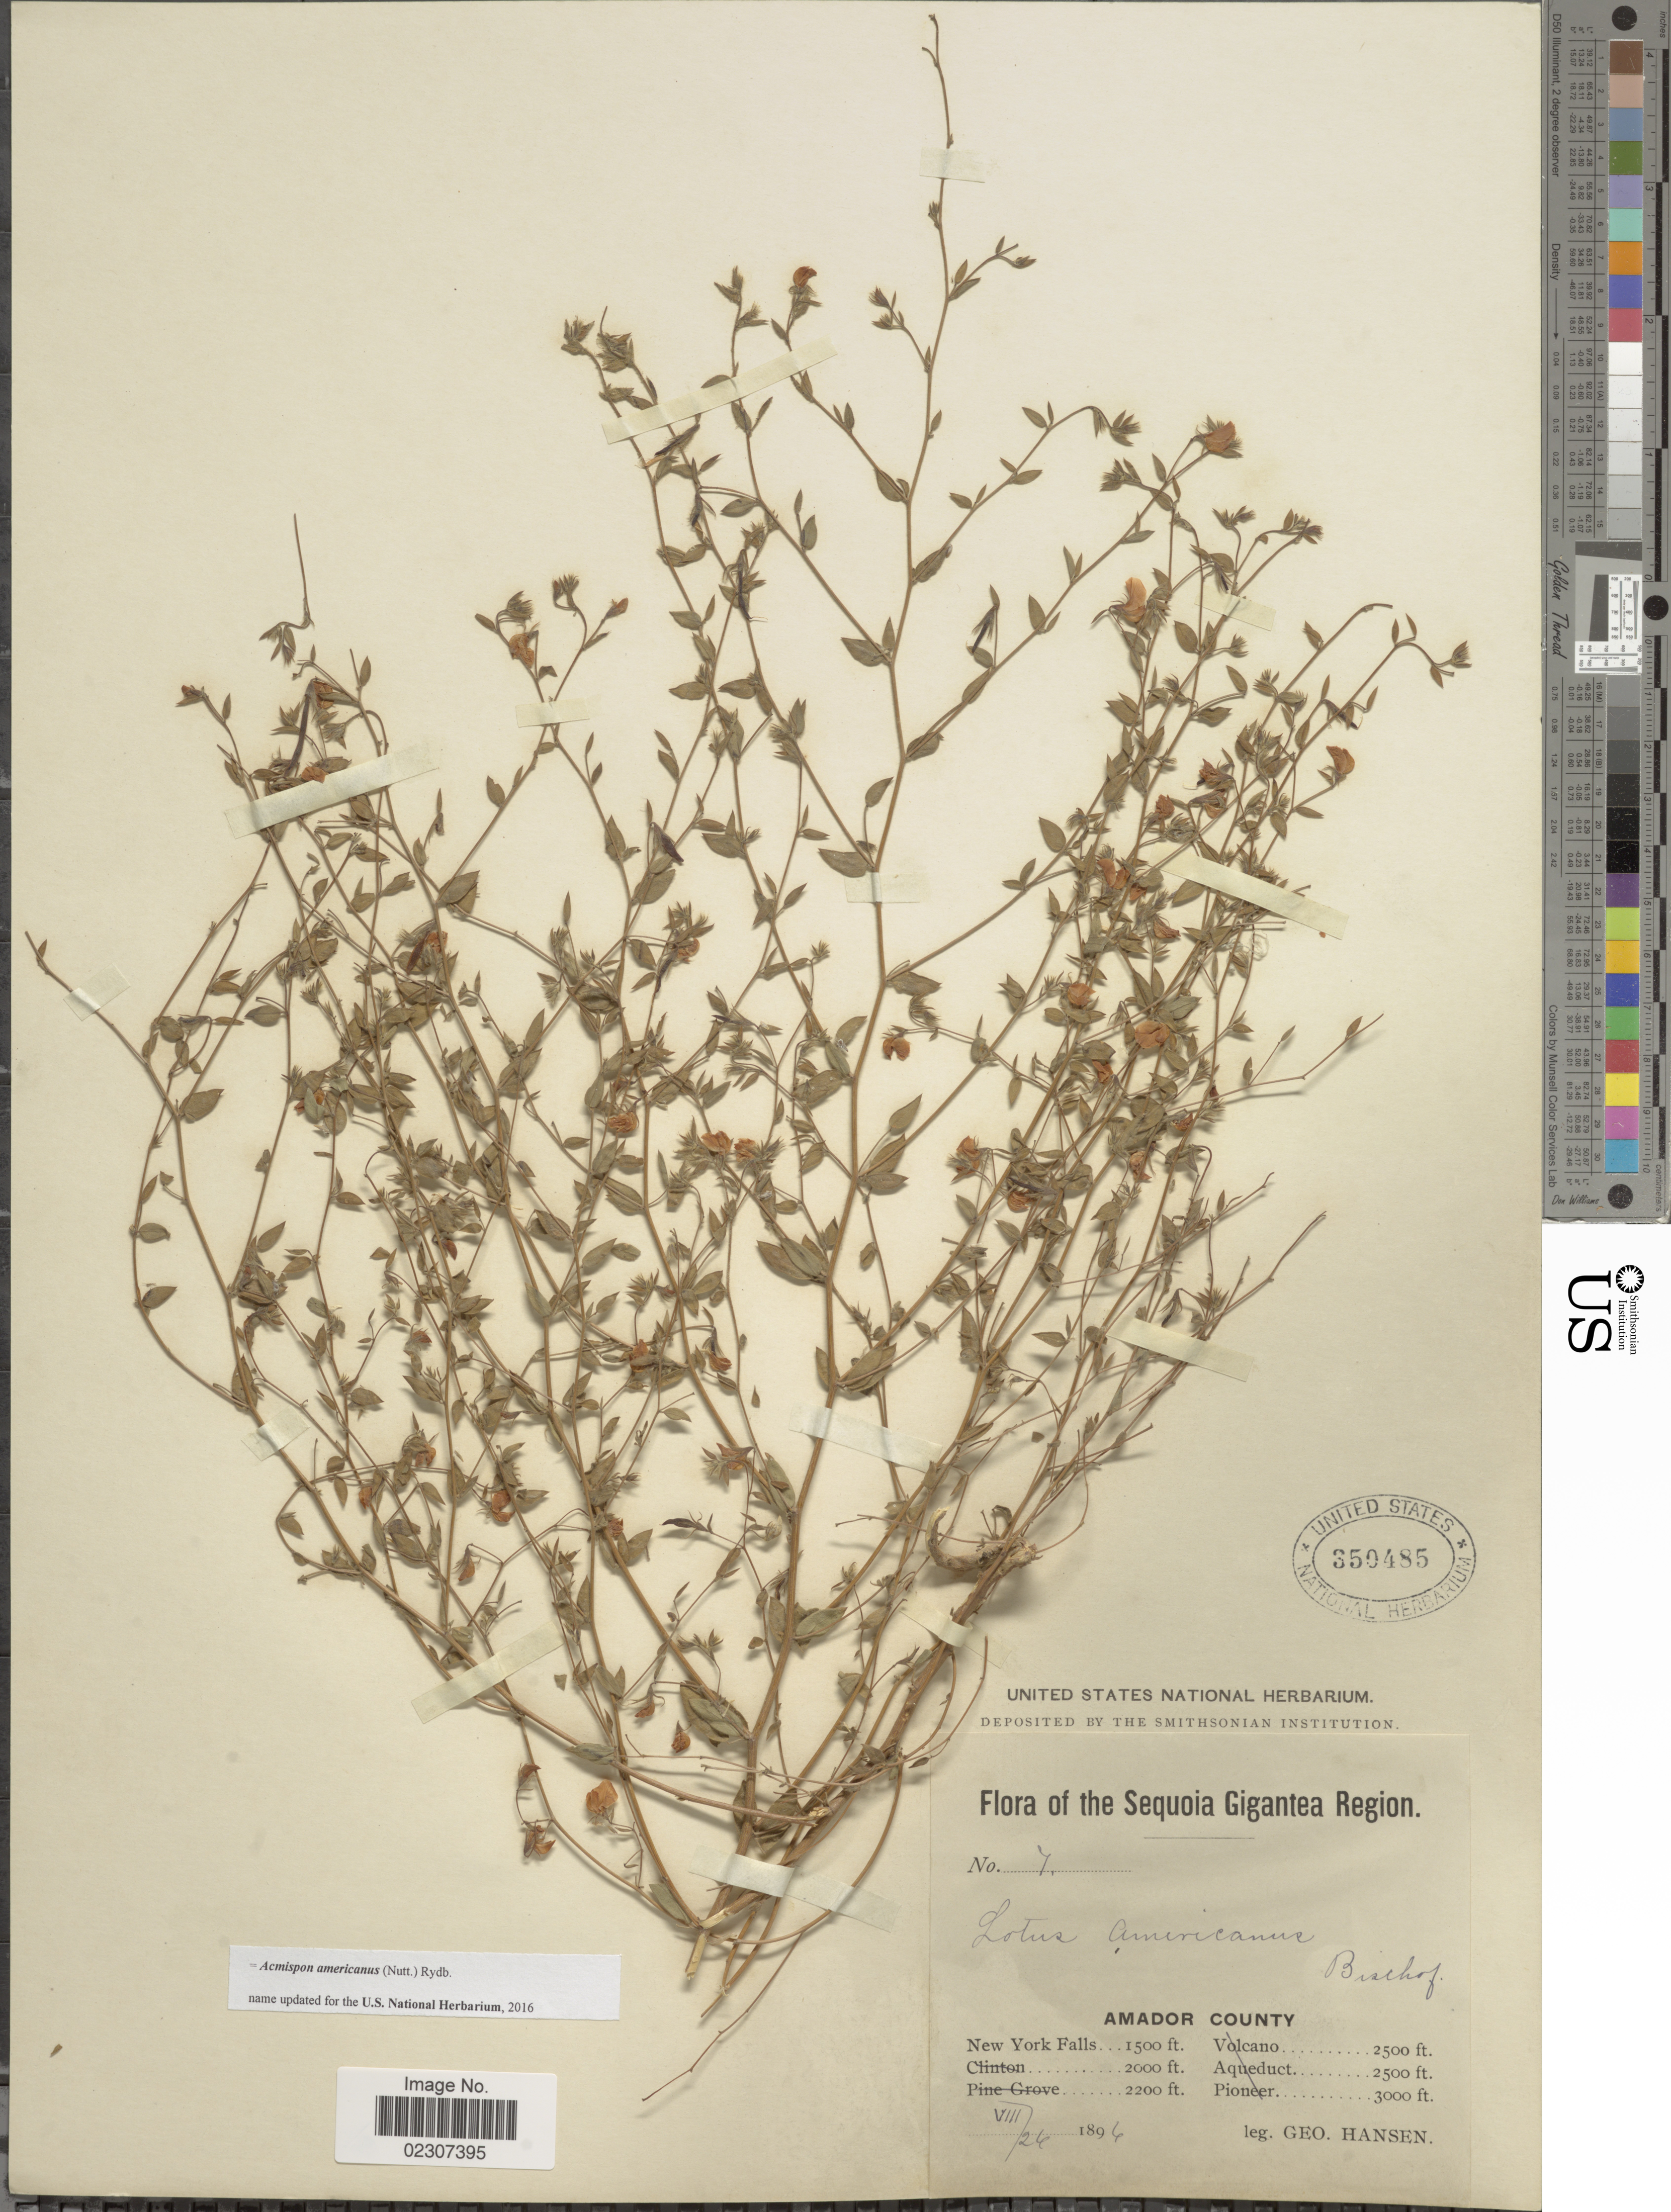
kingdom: Plantae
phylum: Tracheophyta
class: Magnoliopsida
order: Fabales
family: Fabaceae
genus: Acmispon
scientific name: Acmispon americanus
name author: (Nutt.) Rydb.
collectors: G. Hansen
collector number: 7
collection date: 1894-07-24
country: United States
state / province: California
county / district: El Dorado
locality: Sequoia Gigantea Region, Eldorado County, Amador County. New York Falls.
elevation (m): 610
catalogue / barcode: US 350485